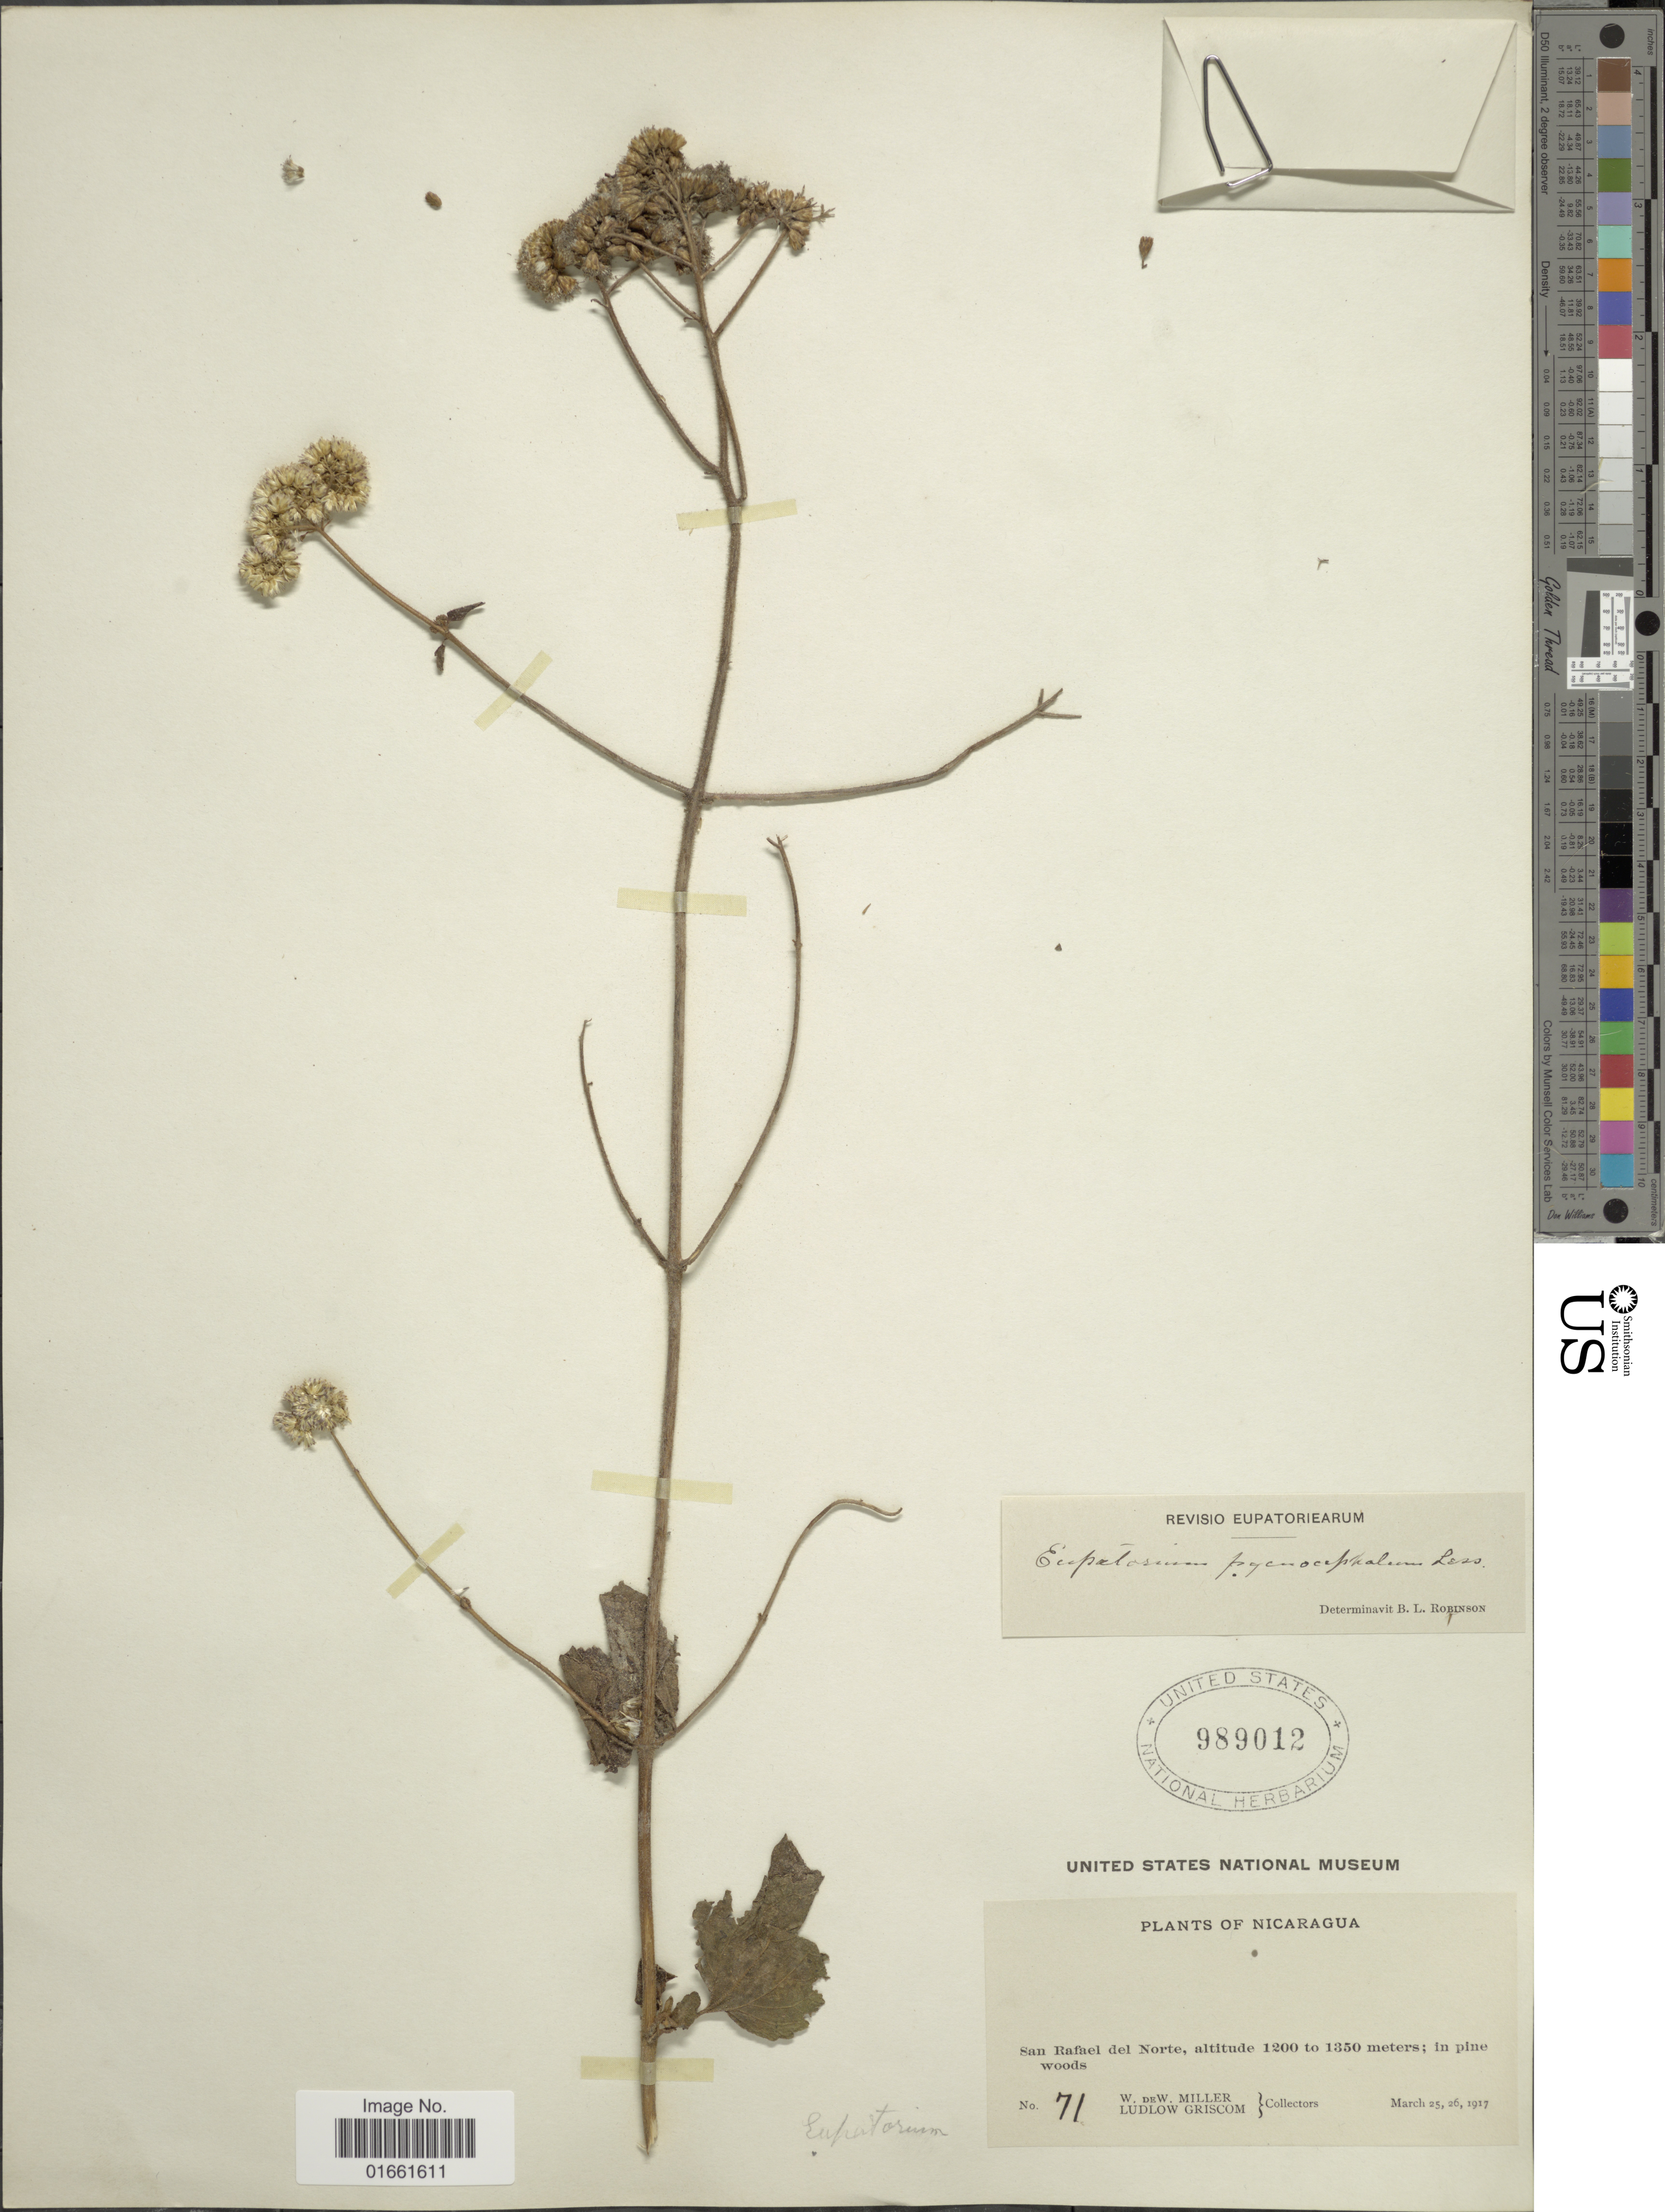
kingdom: Plantae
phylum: Tracheophyta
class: Magnoliopsida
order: Asterales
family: Asteraceae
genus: Fleischmannia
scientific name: Fleischmannia pratensis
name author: (Klatt) R.M. King & H. Rob.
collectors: W. Miller & L. Griscom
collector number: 71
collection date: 1917-03-25/1917-03-26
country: Nicaragua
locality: San Rafael del Norte.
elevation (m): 1200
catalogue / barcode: US 989012